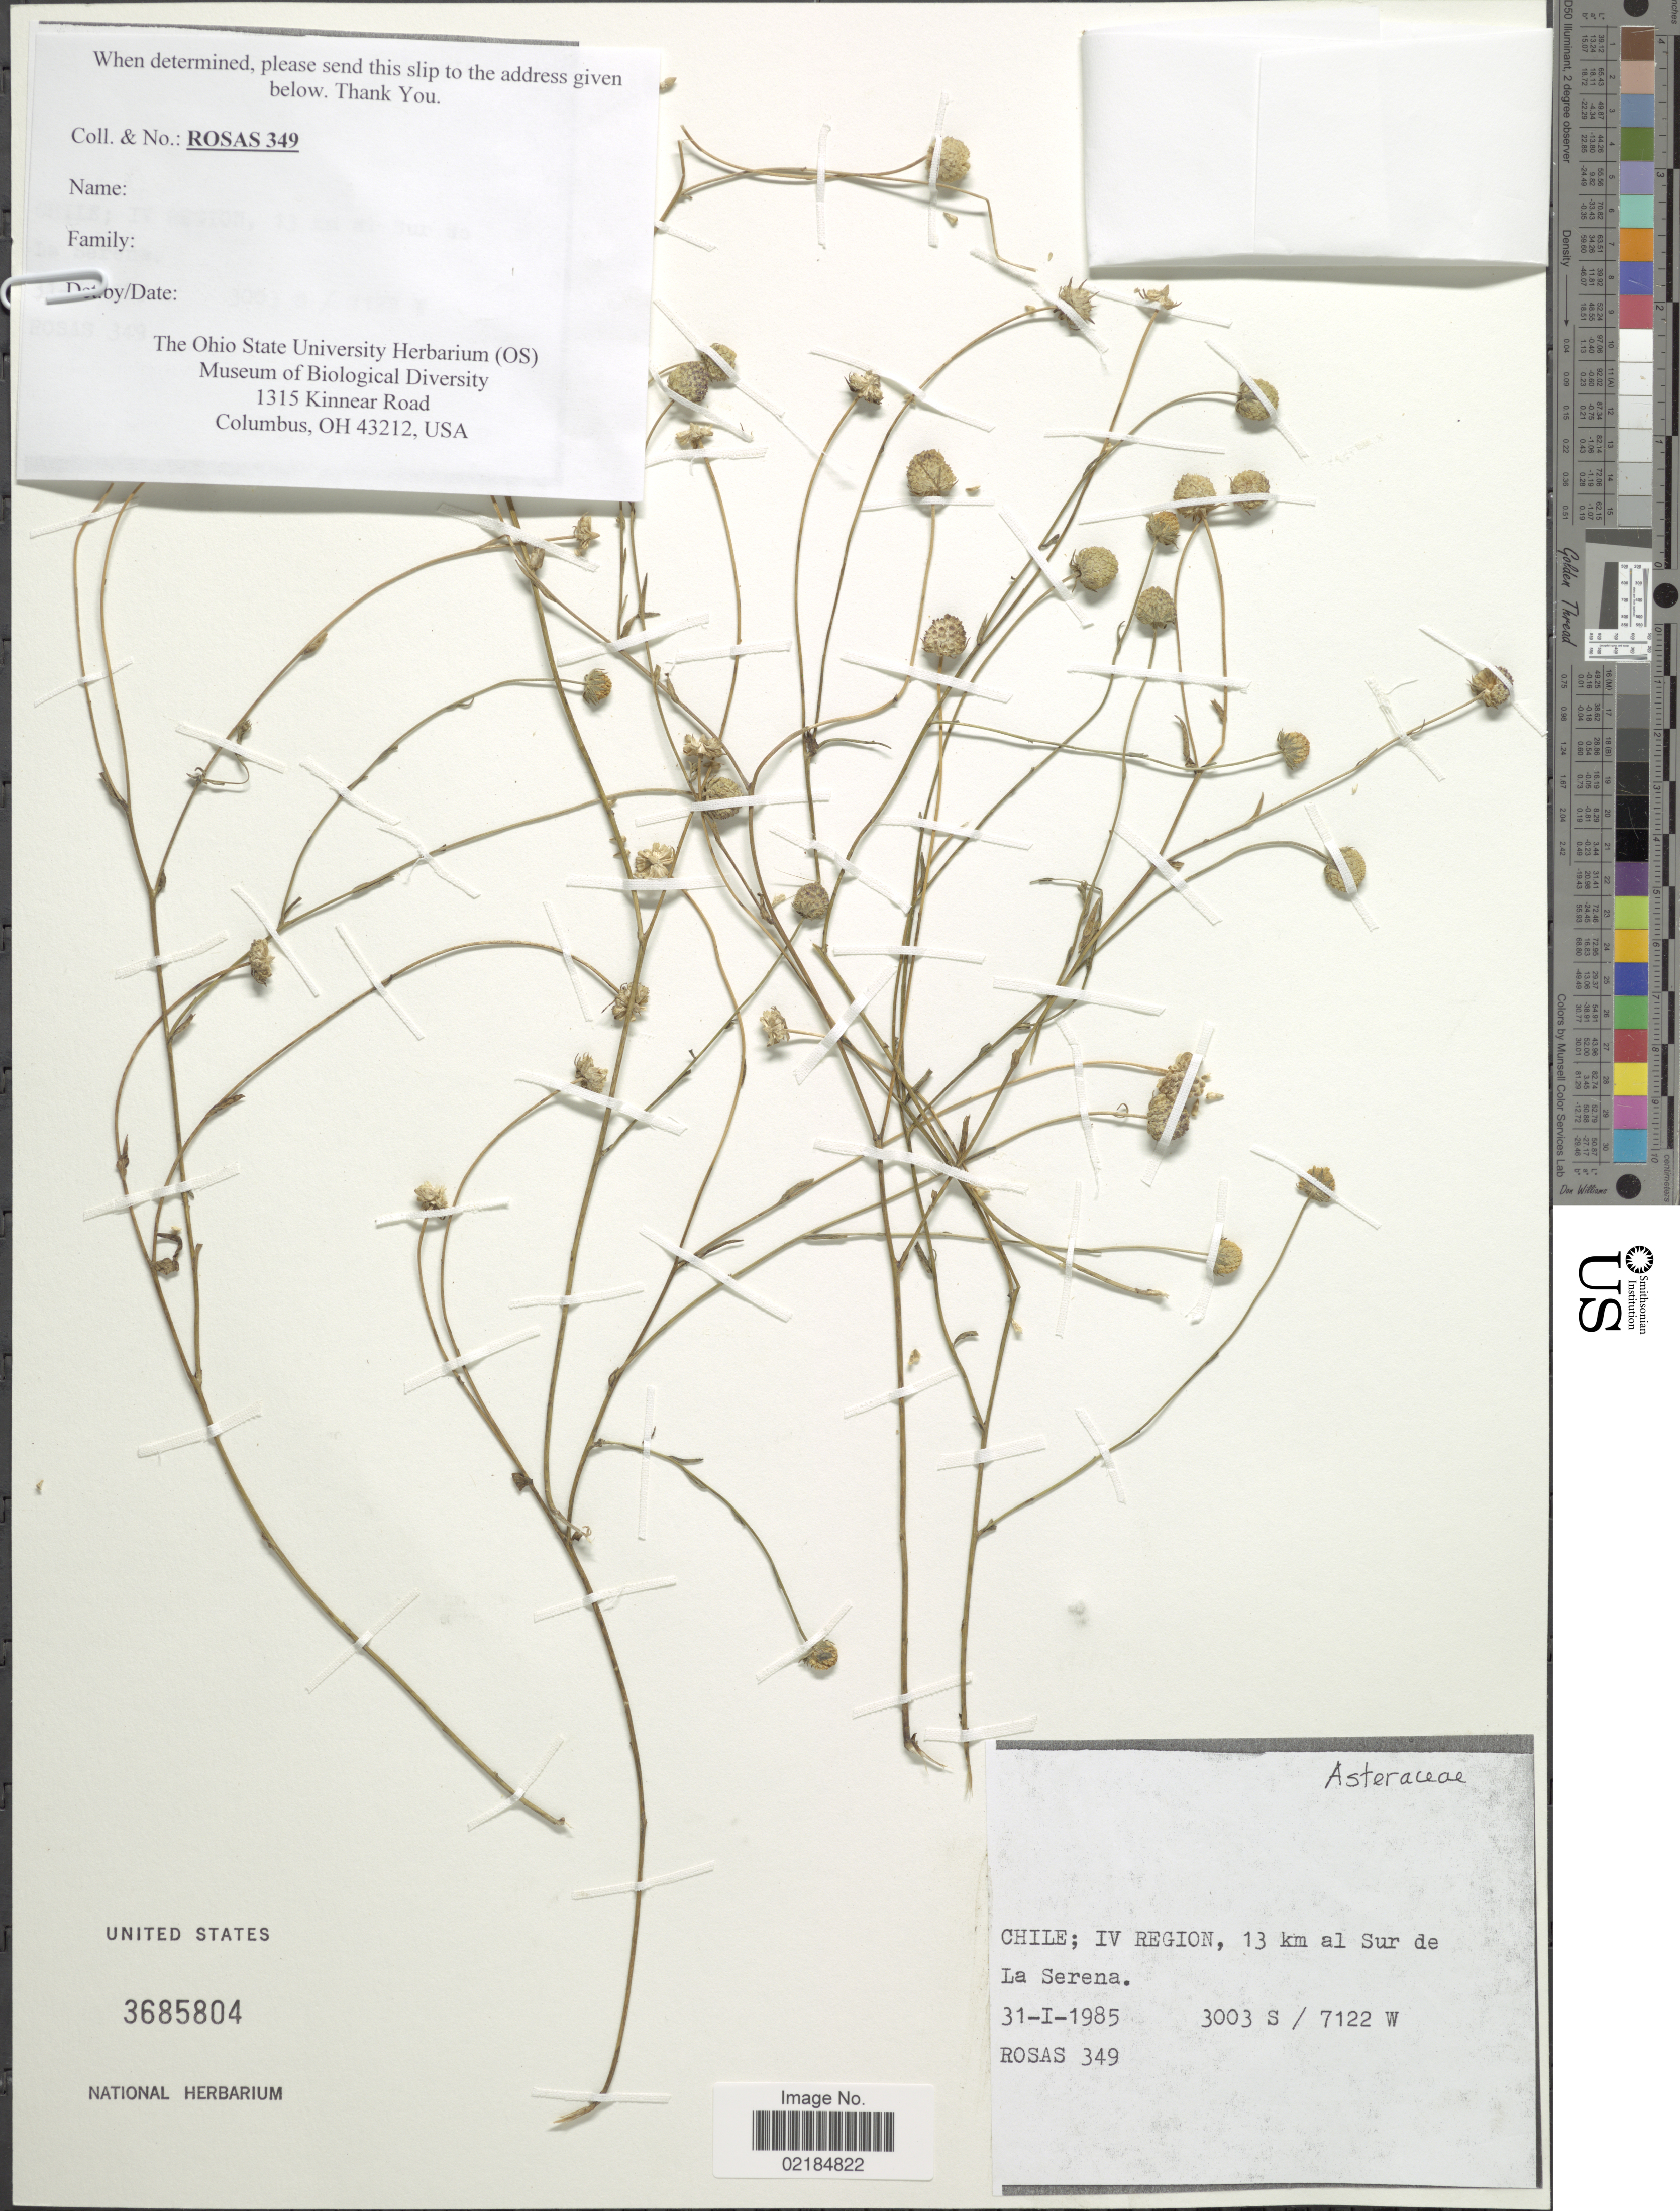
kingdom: Plantae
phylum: Tracheophyta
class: Magnoliopsida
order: Asterales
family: Asteraceae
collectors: Rosas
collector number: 349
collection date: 1985-01-31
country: Chile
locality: IV Region, 13 km al Sur de La Serena 3003 S/ 7122 W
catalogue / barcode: US 3685804